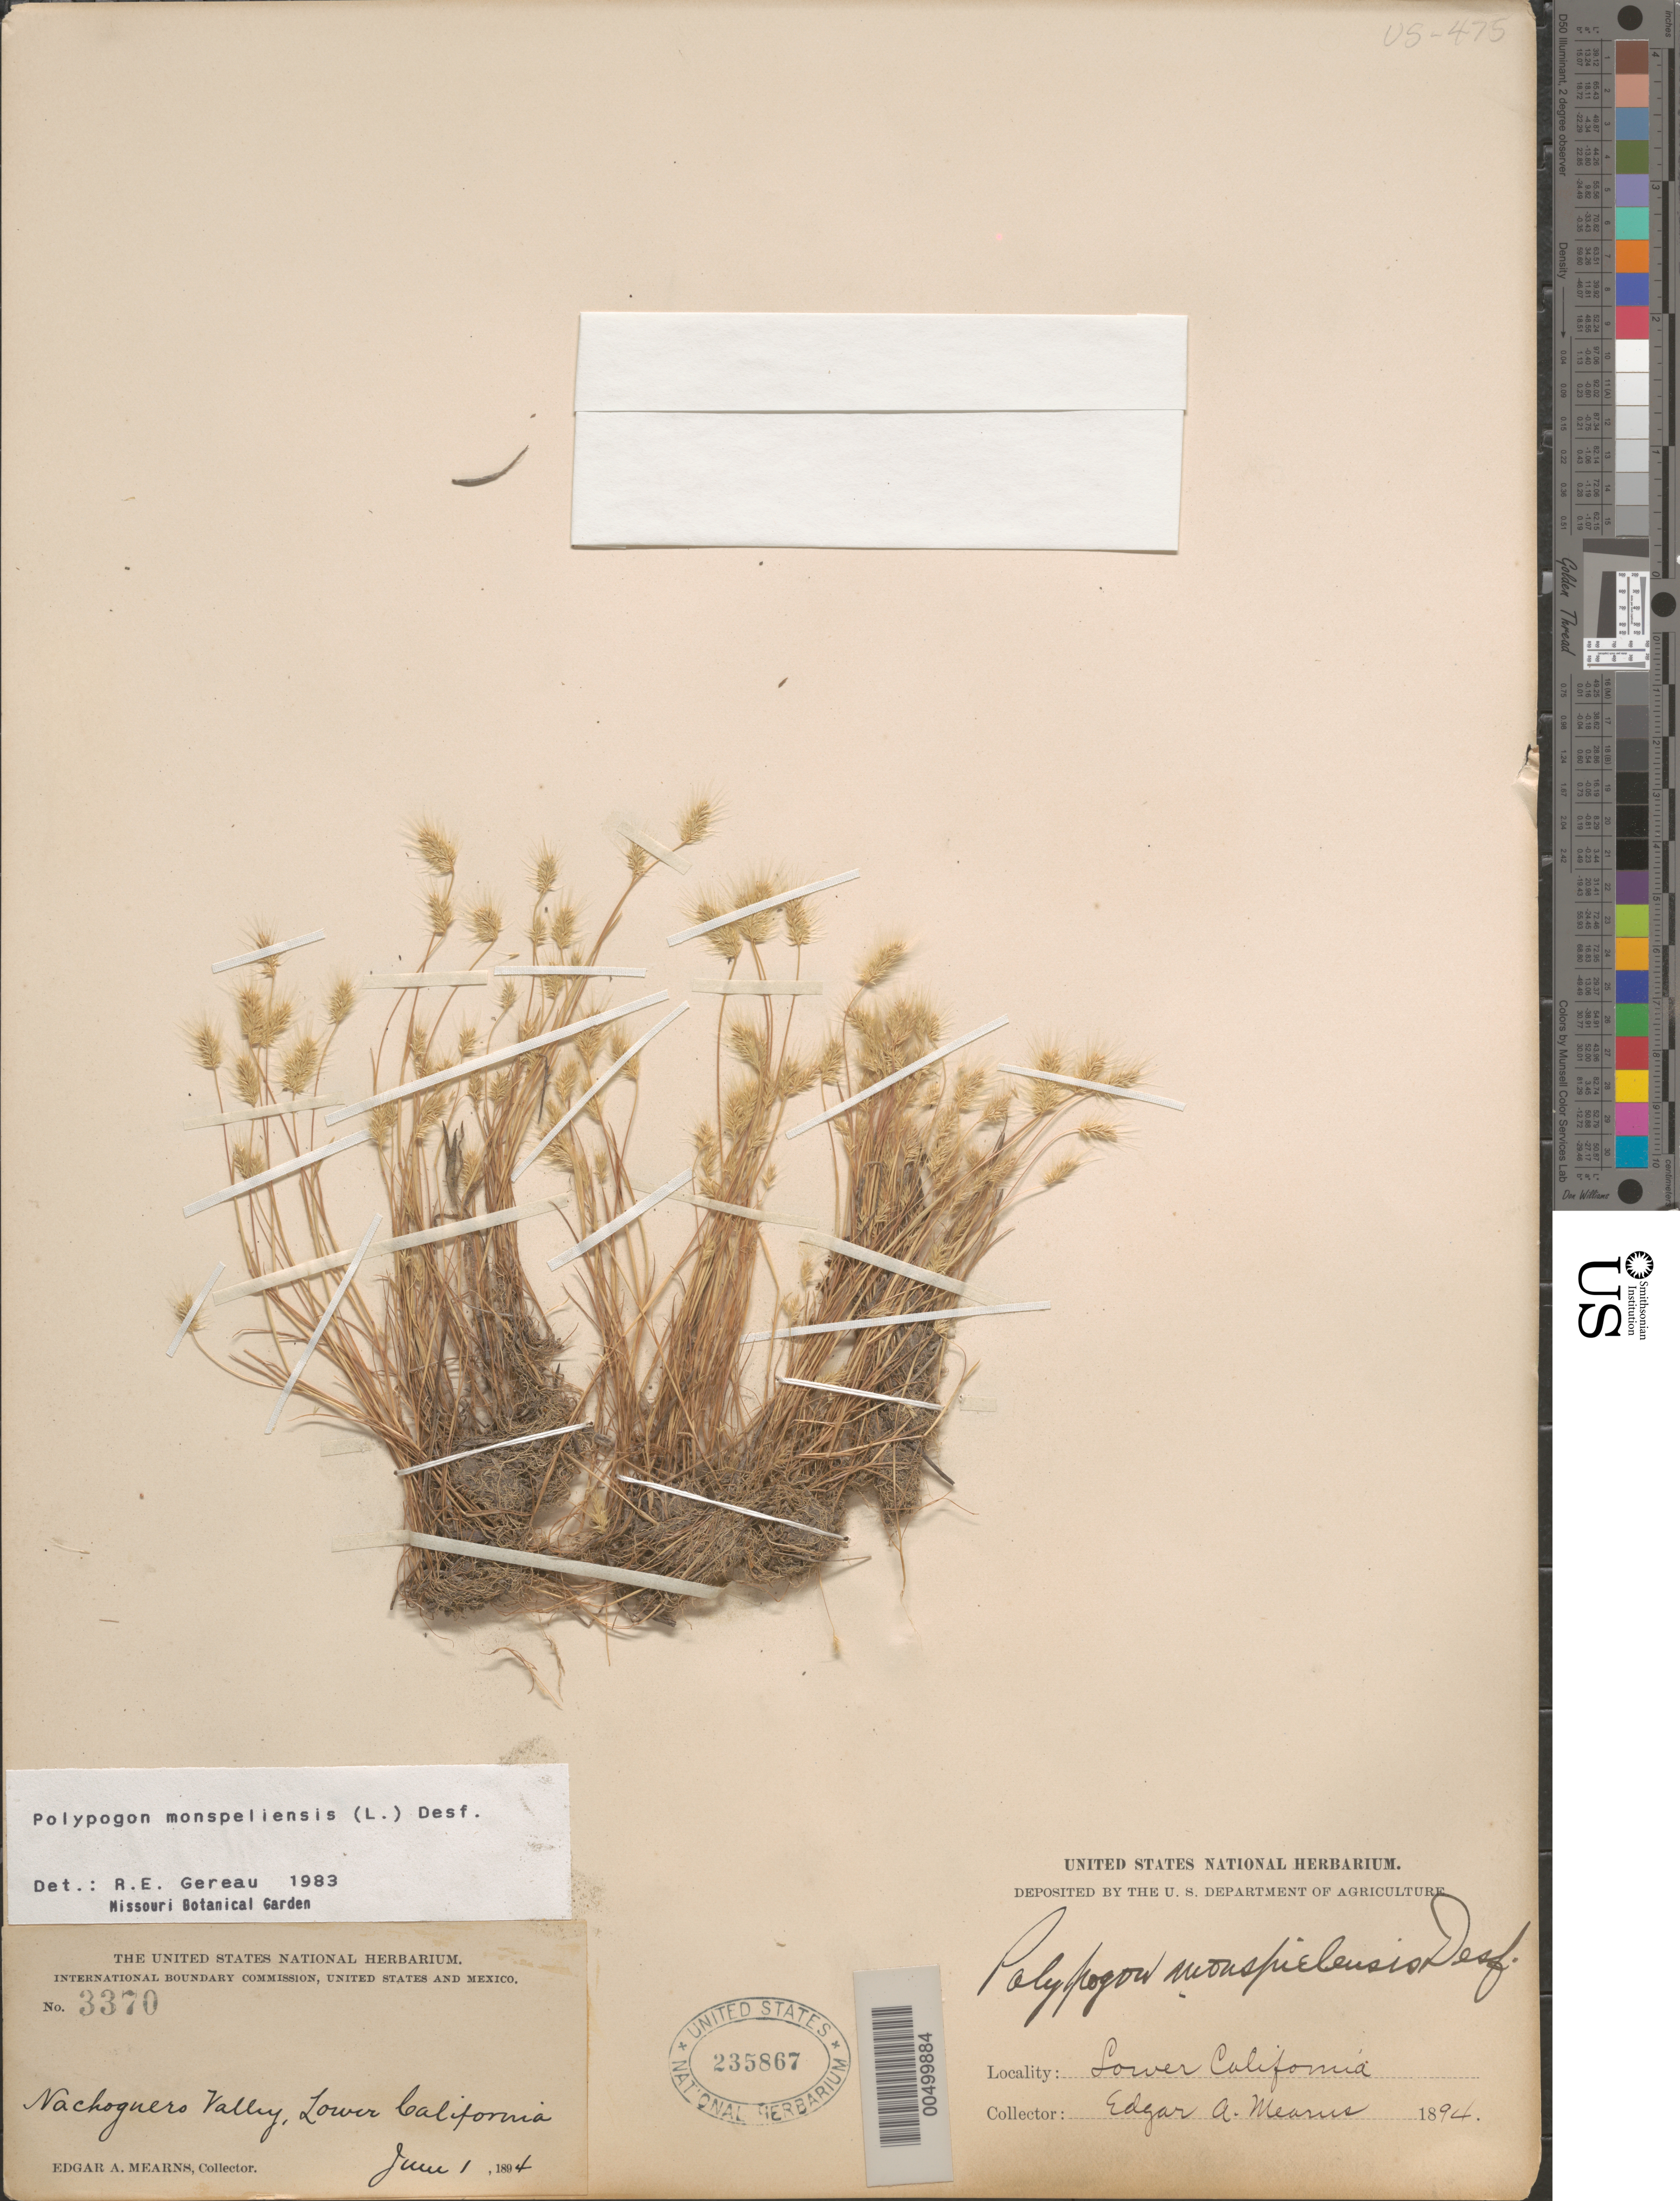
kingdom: Plantae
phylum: Tracheophyta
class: Liliopsida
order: Poales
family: Poaceae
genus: Polypogon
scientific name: Polypogon monspeliensis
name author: (L.) Desf.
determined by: Gereau, R. E.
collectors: E. A. Mearns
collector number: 3370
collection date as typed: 1 Jun 1894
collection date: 1894-06-01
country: Mexico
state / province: Baja California Norte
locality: Nachoguero Valley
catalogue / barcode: US 235867